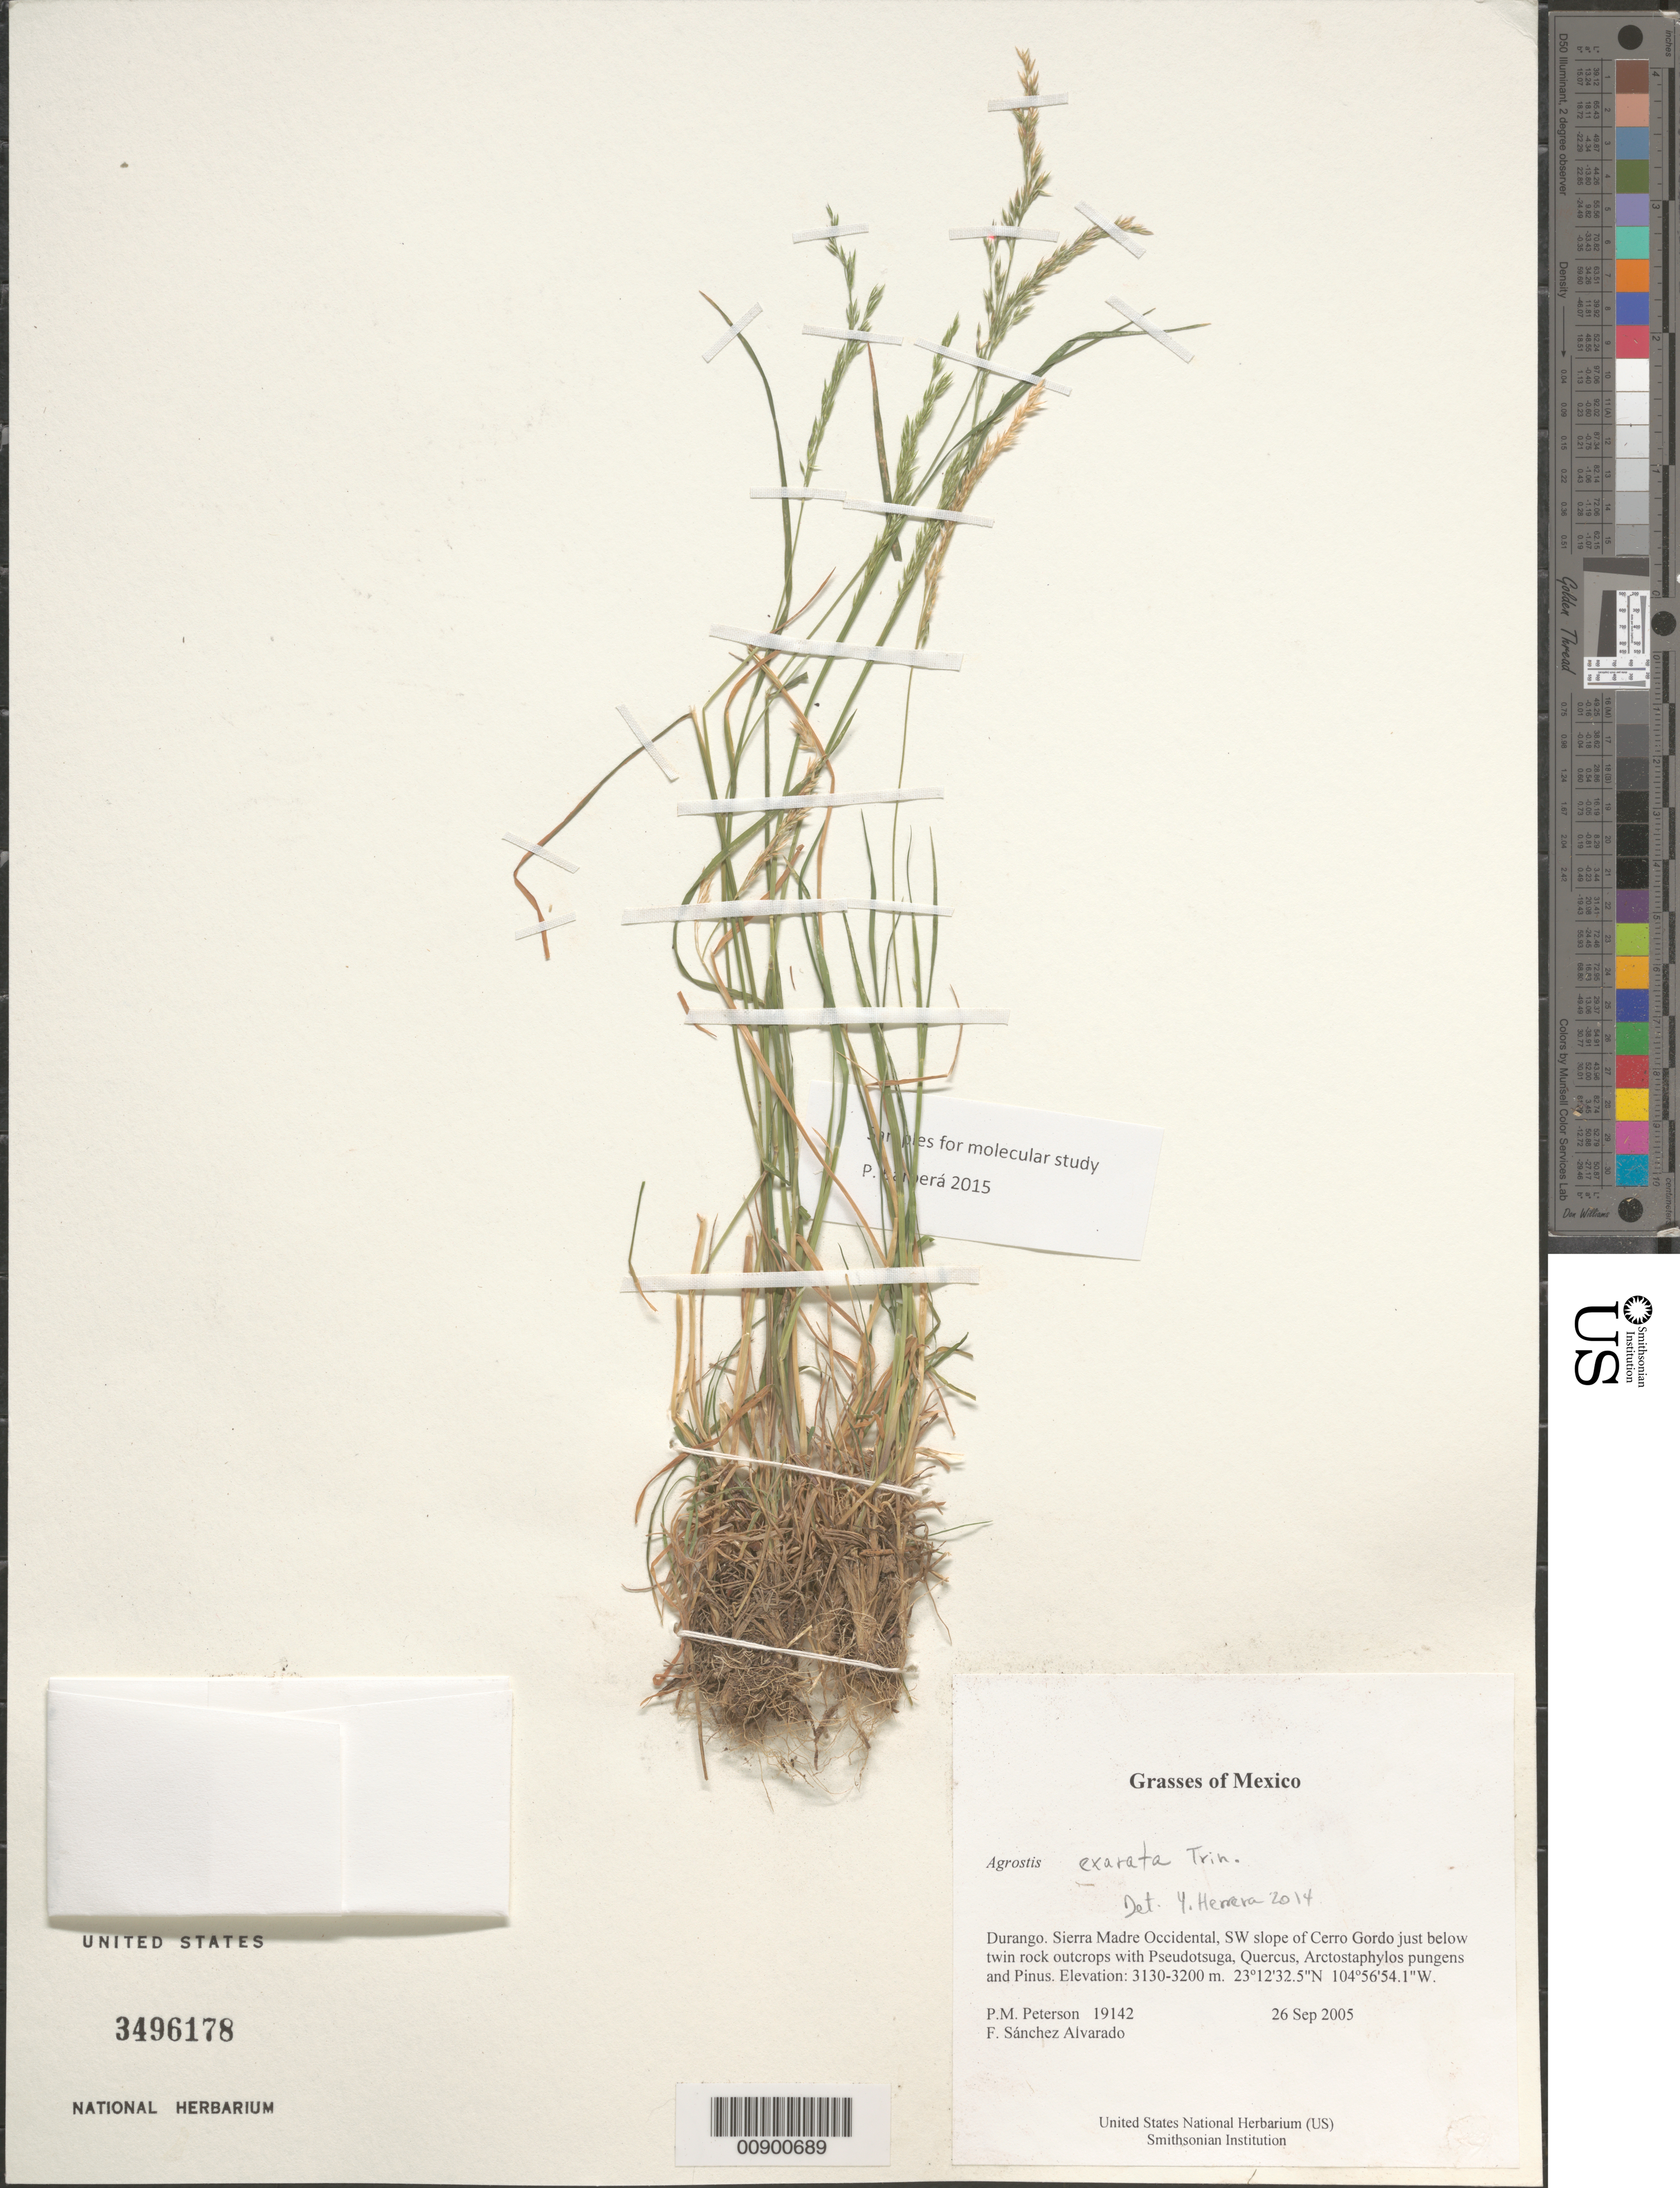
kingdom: Plantae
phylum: Tracheophyta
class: Liliopsida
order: Poales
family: Poaceae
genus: Agrostis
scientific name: Agrostis sp.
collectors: P. M. Peterson & F. Sánchez Alvarado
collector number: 19142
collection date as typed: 26 Sep 2005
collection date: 2005-09-26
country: Mexico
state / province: Durango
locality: Sierra Madre Occidental, SW slope of Cerro Gordo just below twin rock outcrops with Pseudotsuga, Quercus, Arctostaphylos pungens and Pinus.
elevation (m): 3130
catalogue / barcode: US 3496178